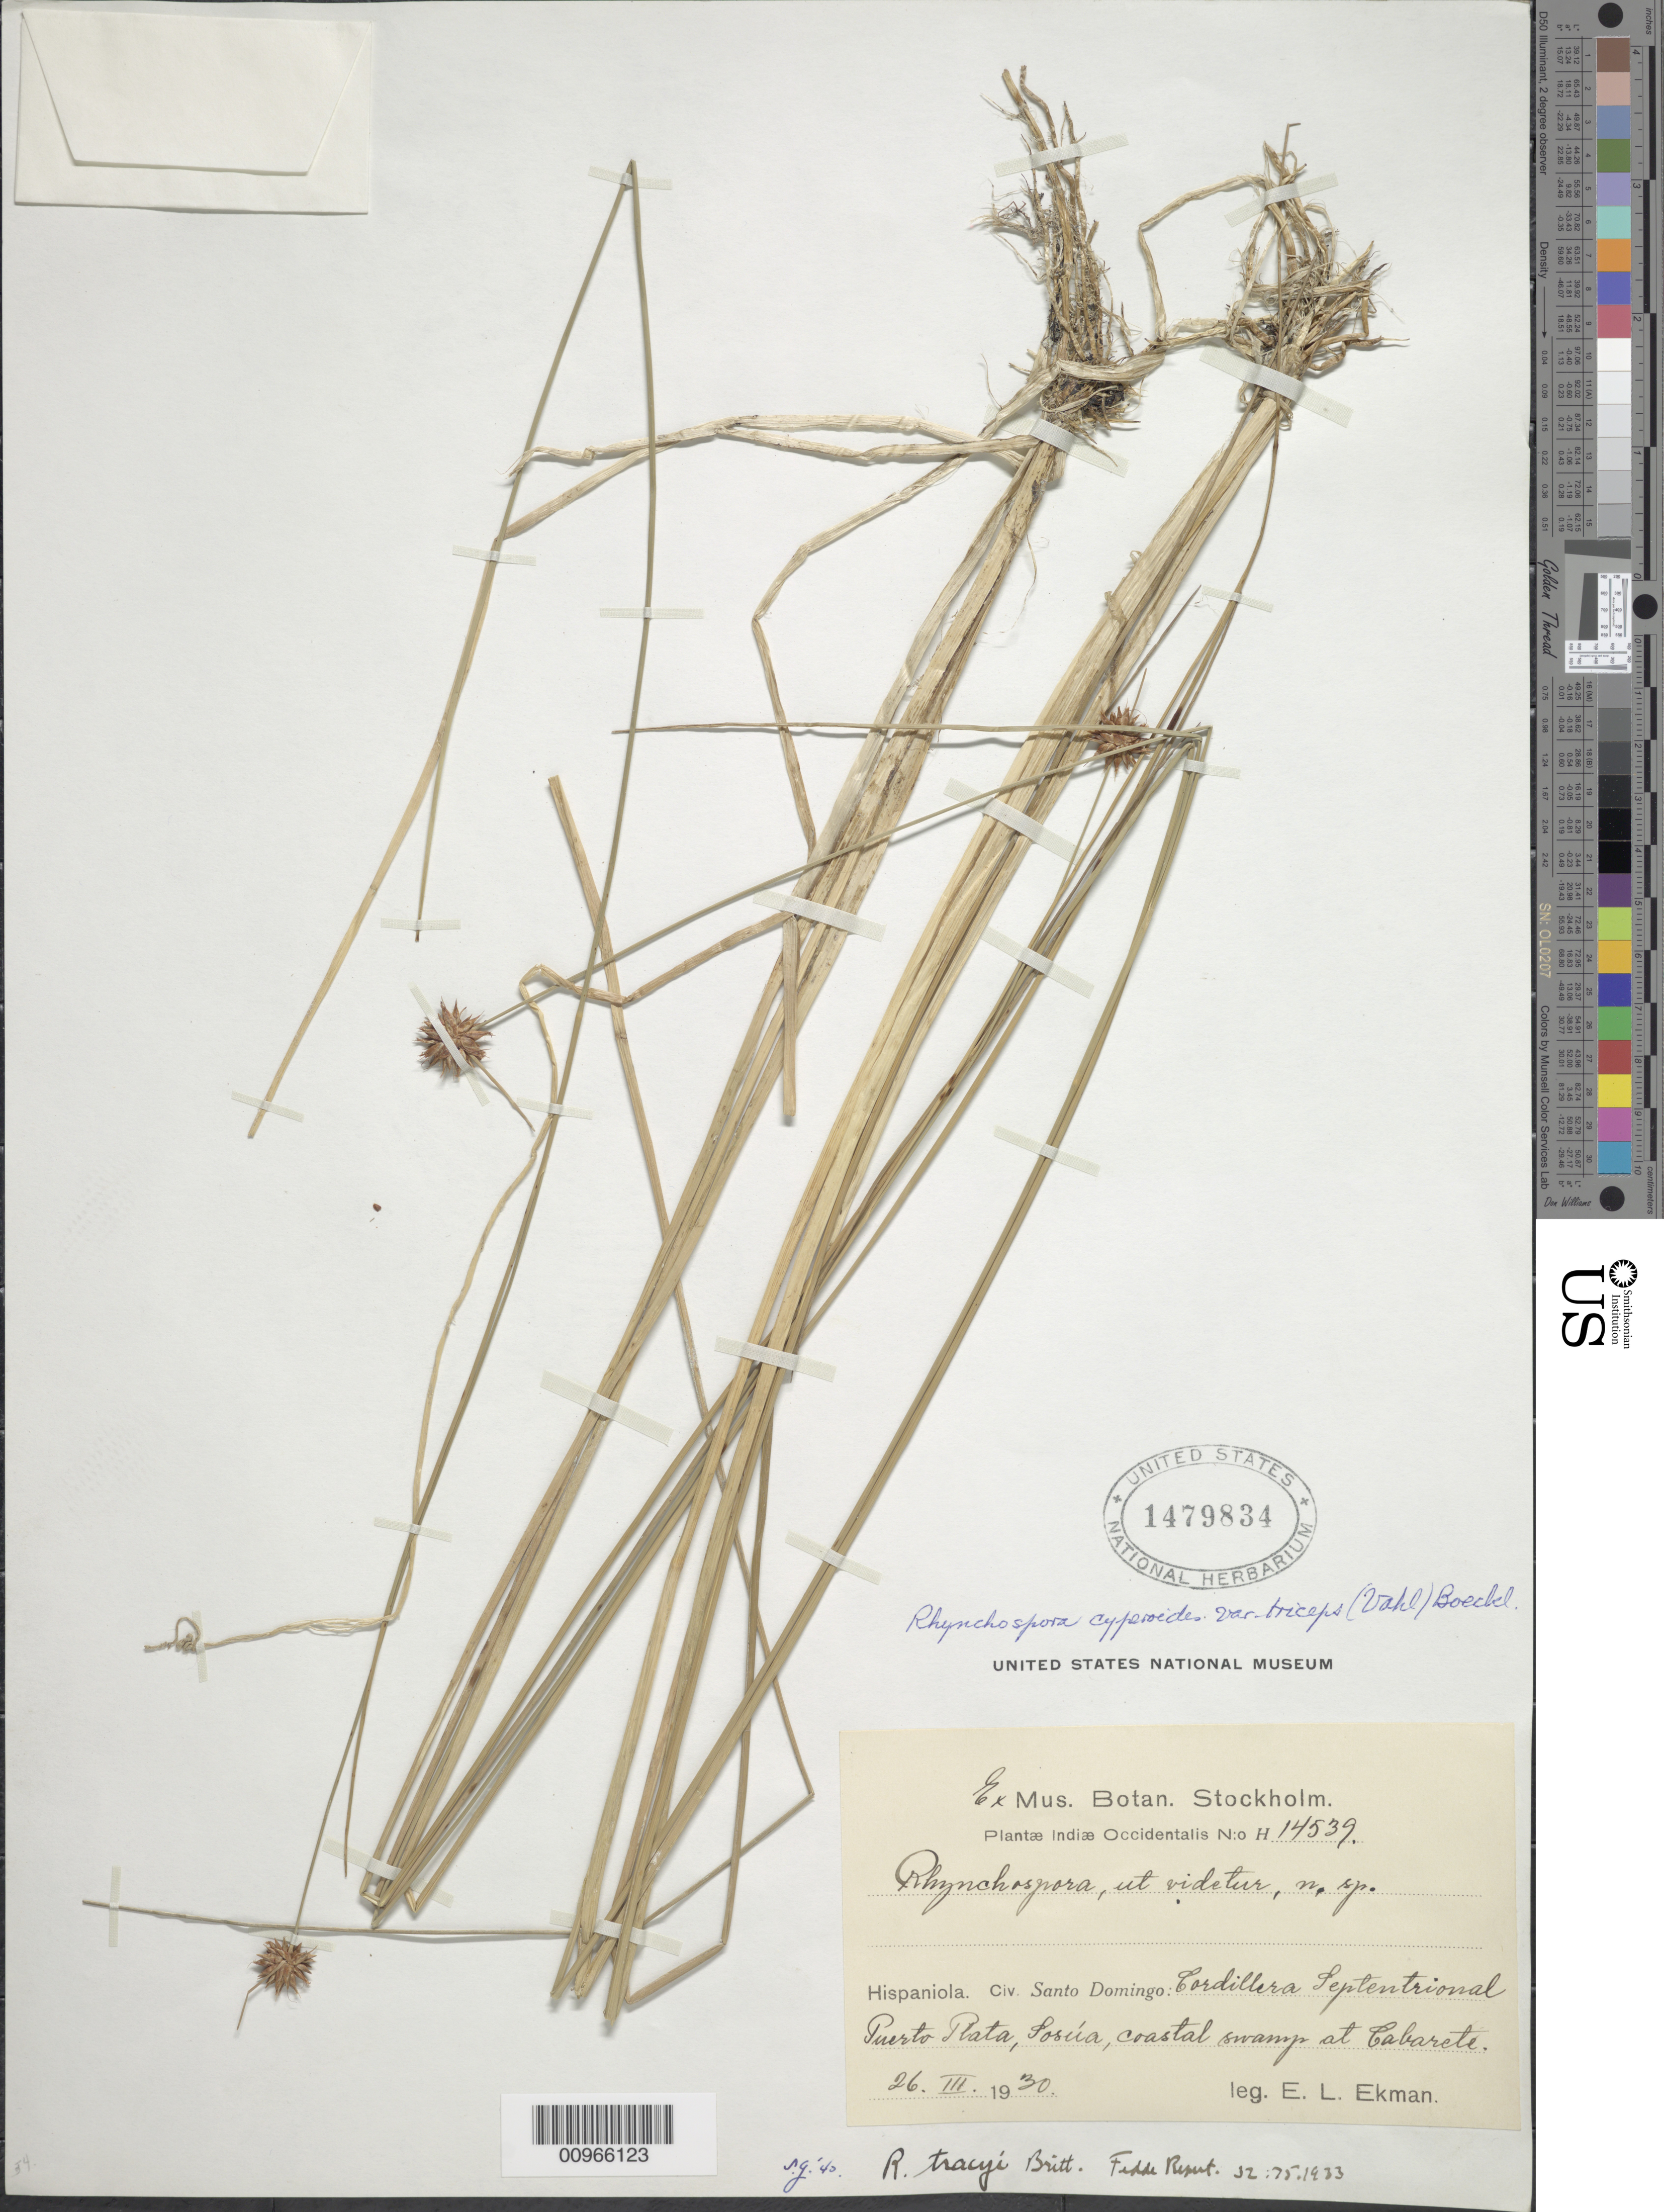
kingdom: Plantae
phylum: Tracheophyta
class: Liliopsida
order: Poales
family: Cyperaceae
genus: Rhynchospora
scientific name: Rhynchospora tracyi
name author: Britton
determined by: Gale, S.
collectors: E. L. Ekman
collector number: H 14539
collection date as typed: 26 Mar 1930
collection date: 1930-03-26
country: Dominican Republic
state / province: Puerto Plata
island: Hispaniola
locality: Cordillera Septentrional, Sosúa, coastal swamp at Cabarete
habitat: Coastal swamp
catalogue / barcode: US 1479834